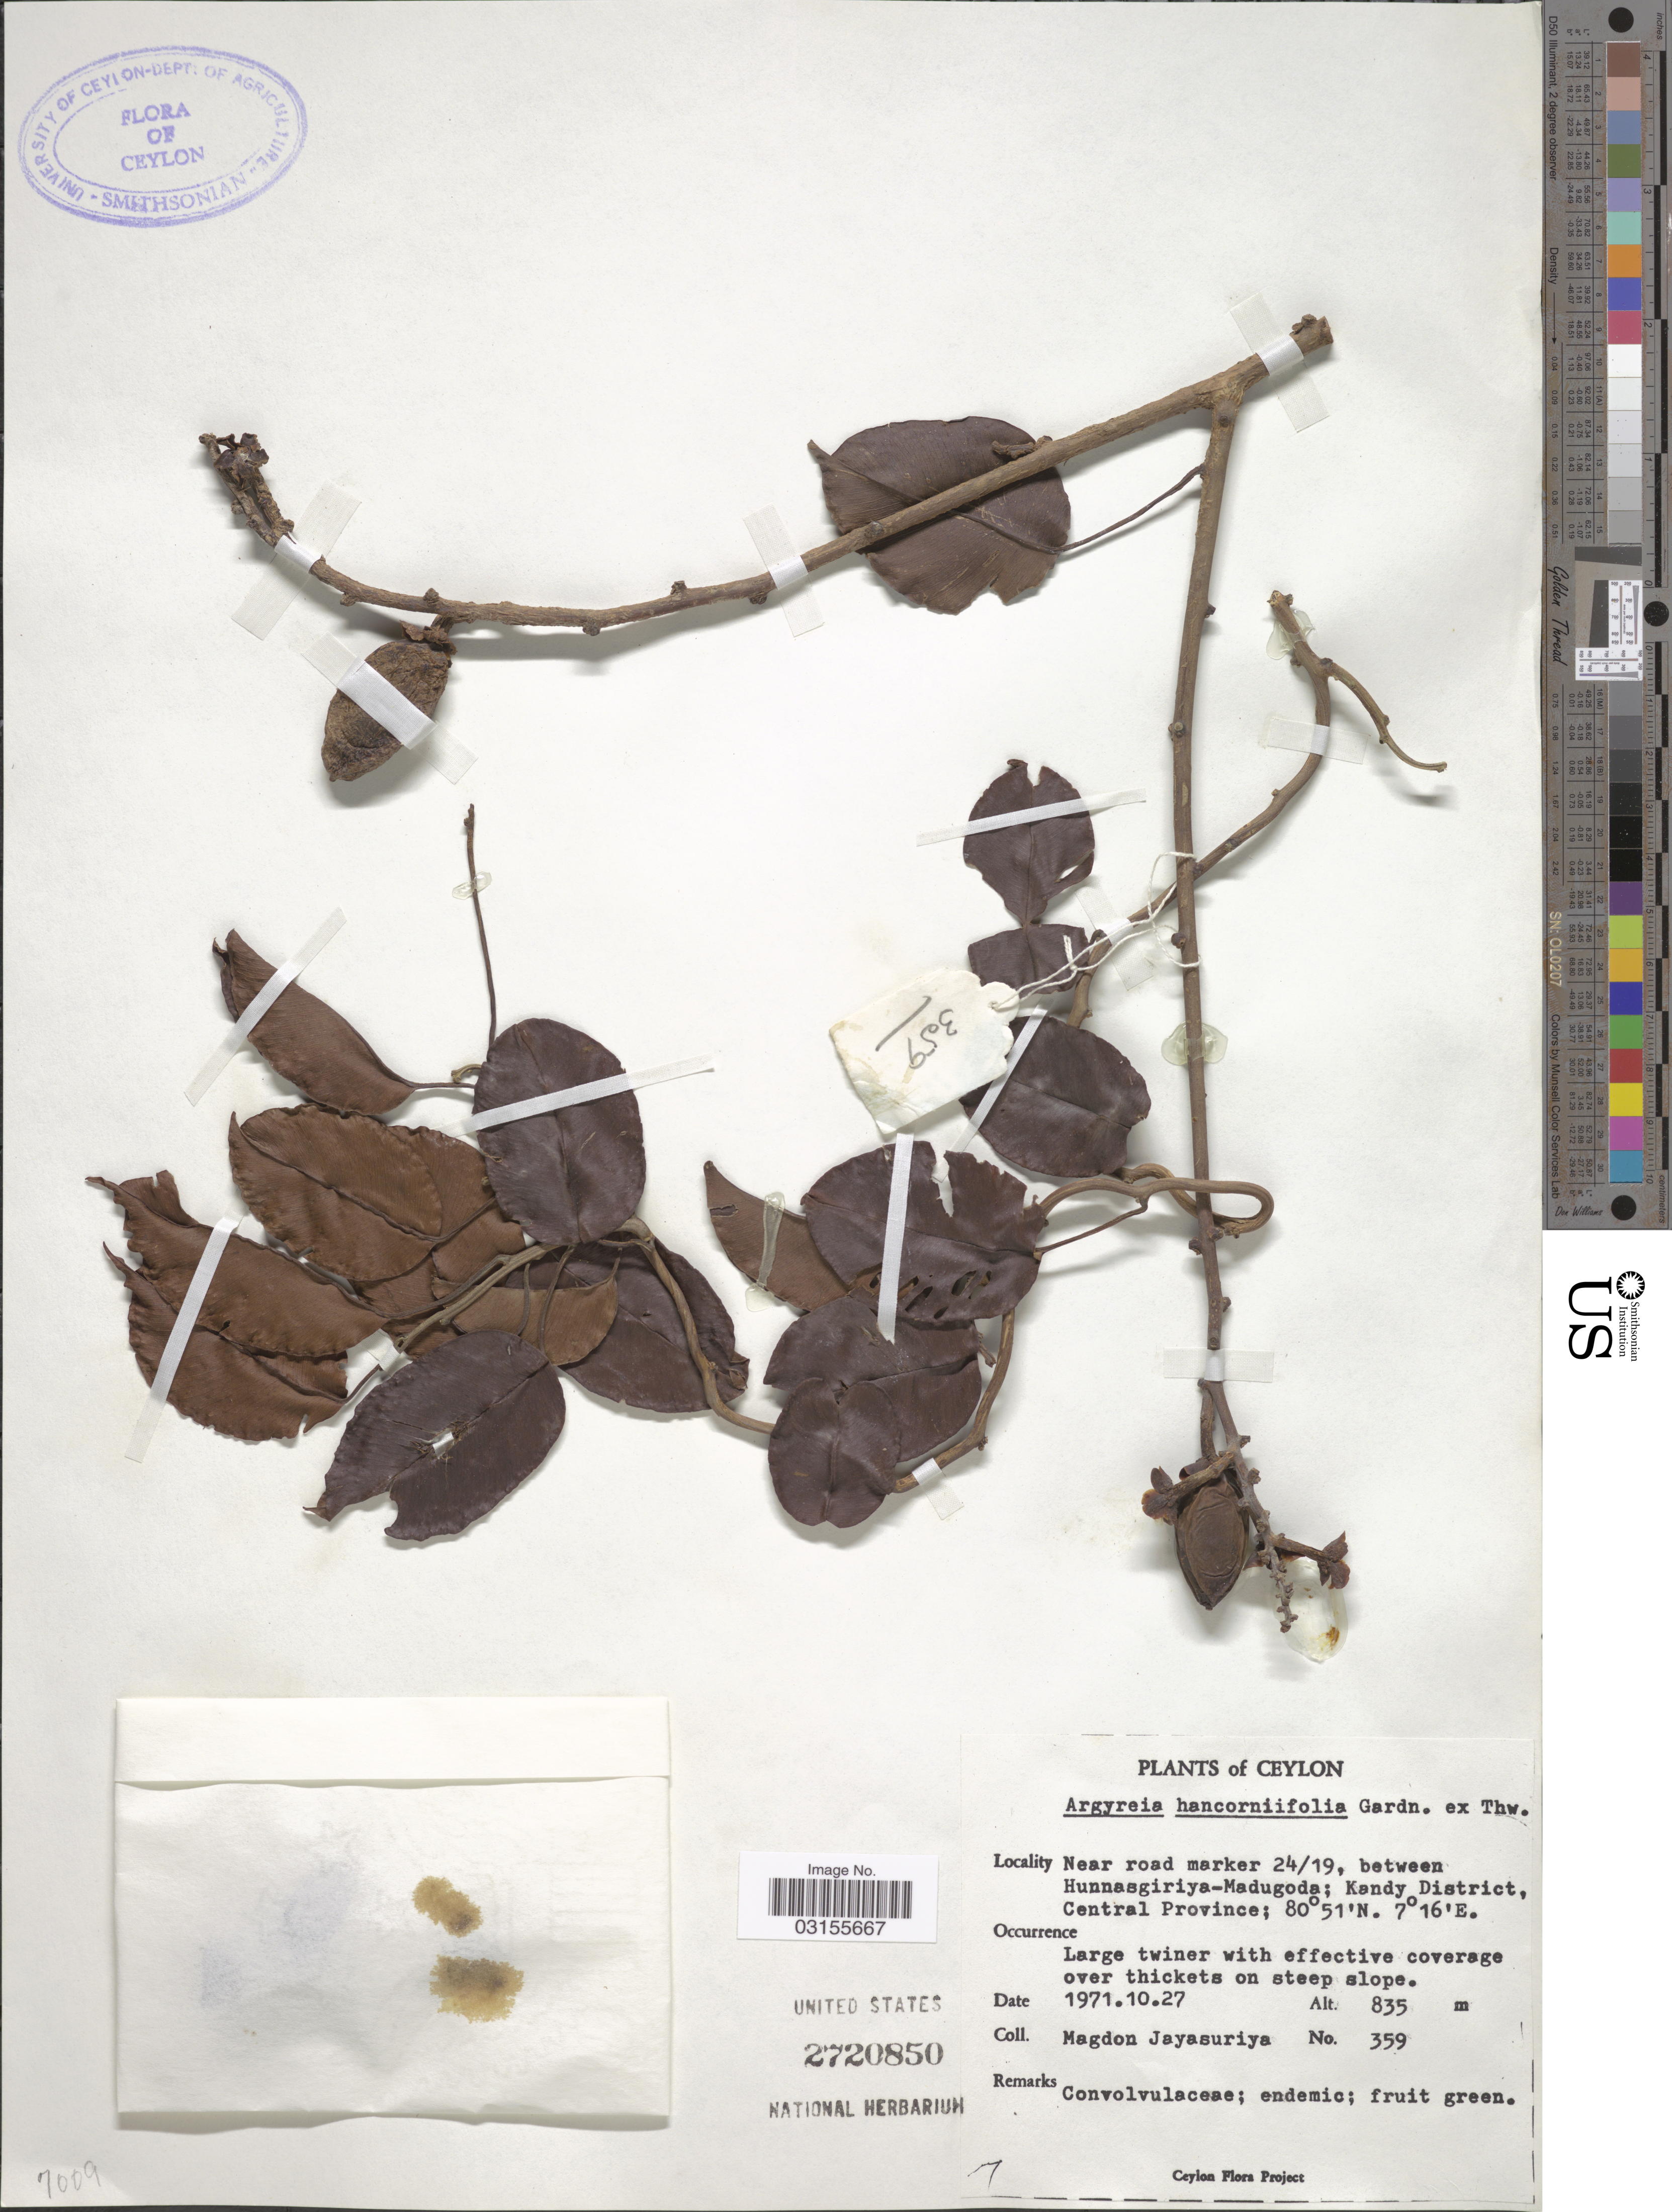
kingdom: Plantae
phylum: Tracheophyta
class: Magnoliopsida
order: Solanales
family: Convolvulaceae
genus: Argyreia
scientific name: Argyreia hancorniifolia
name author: Gardner ex Thwaites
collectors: A. H. Jayasuriya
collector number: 359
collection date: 1971-10-27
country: Sri Lanka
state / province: Central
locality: Ceylon. Near road marker 24/19, between Hunnasgiriya-Madugoda; Kandy District.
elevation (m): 835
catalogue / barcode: US 2720850